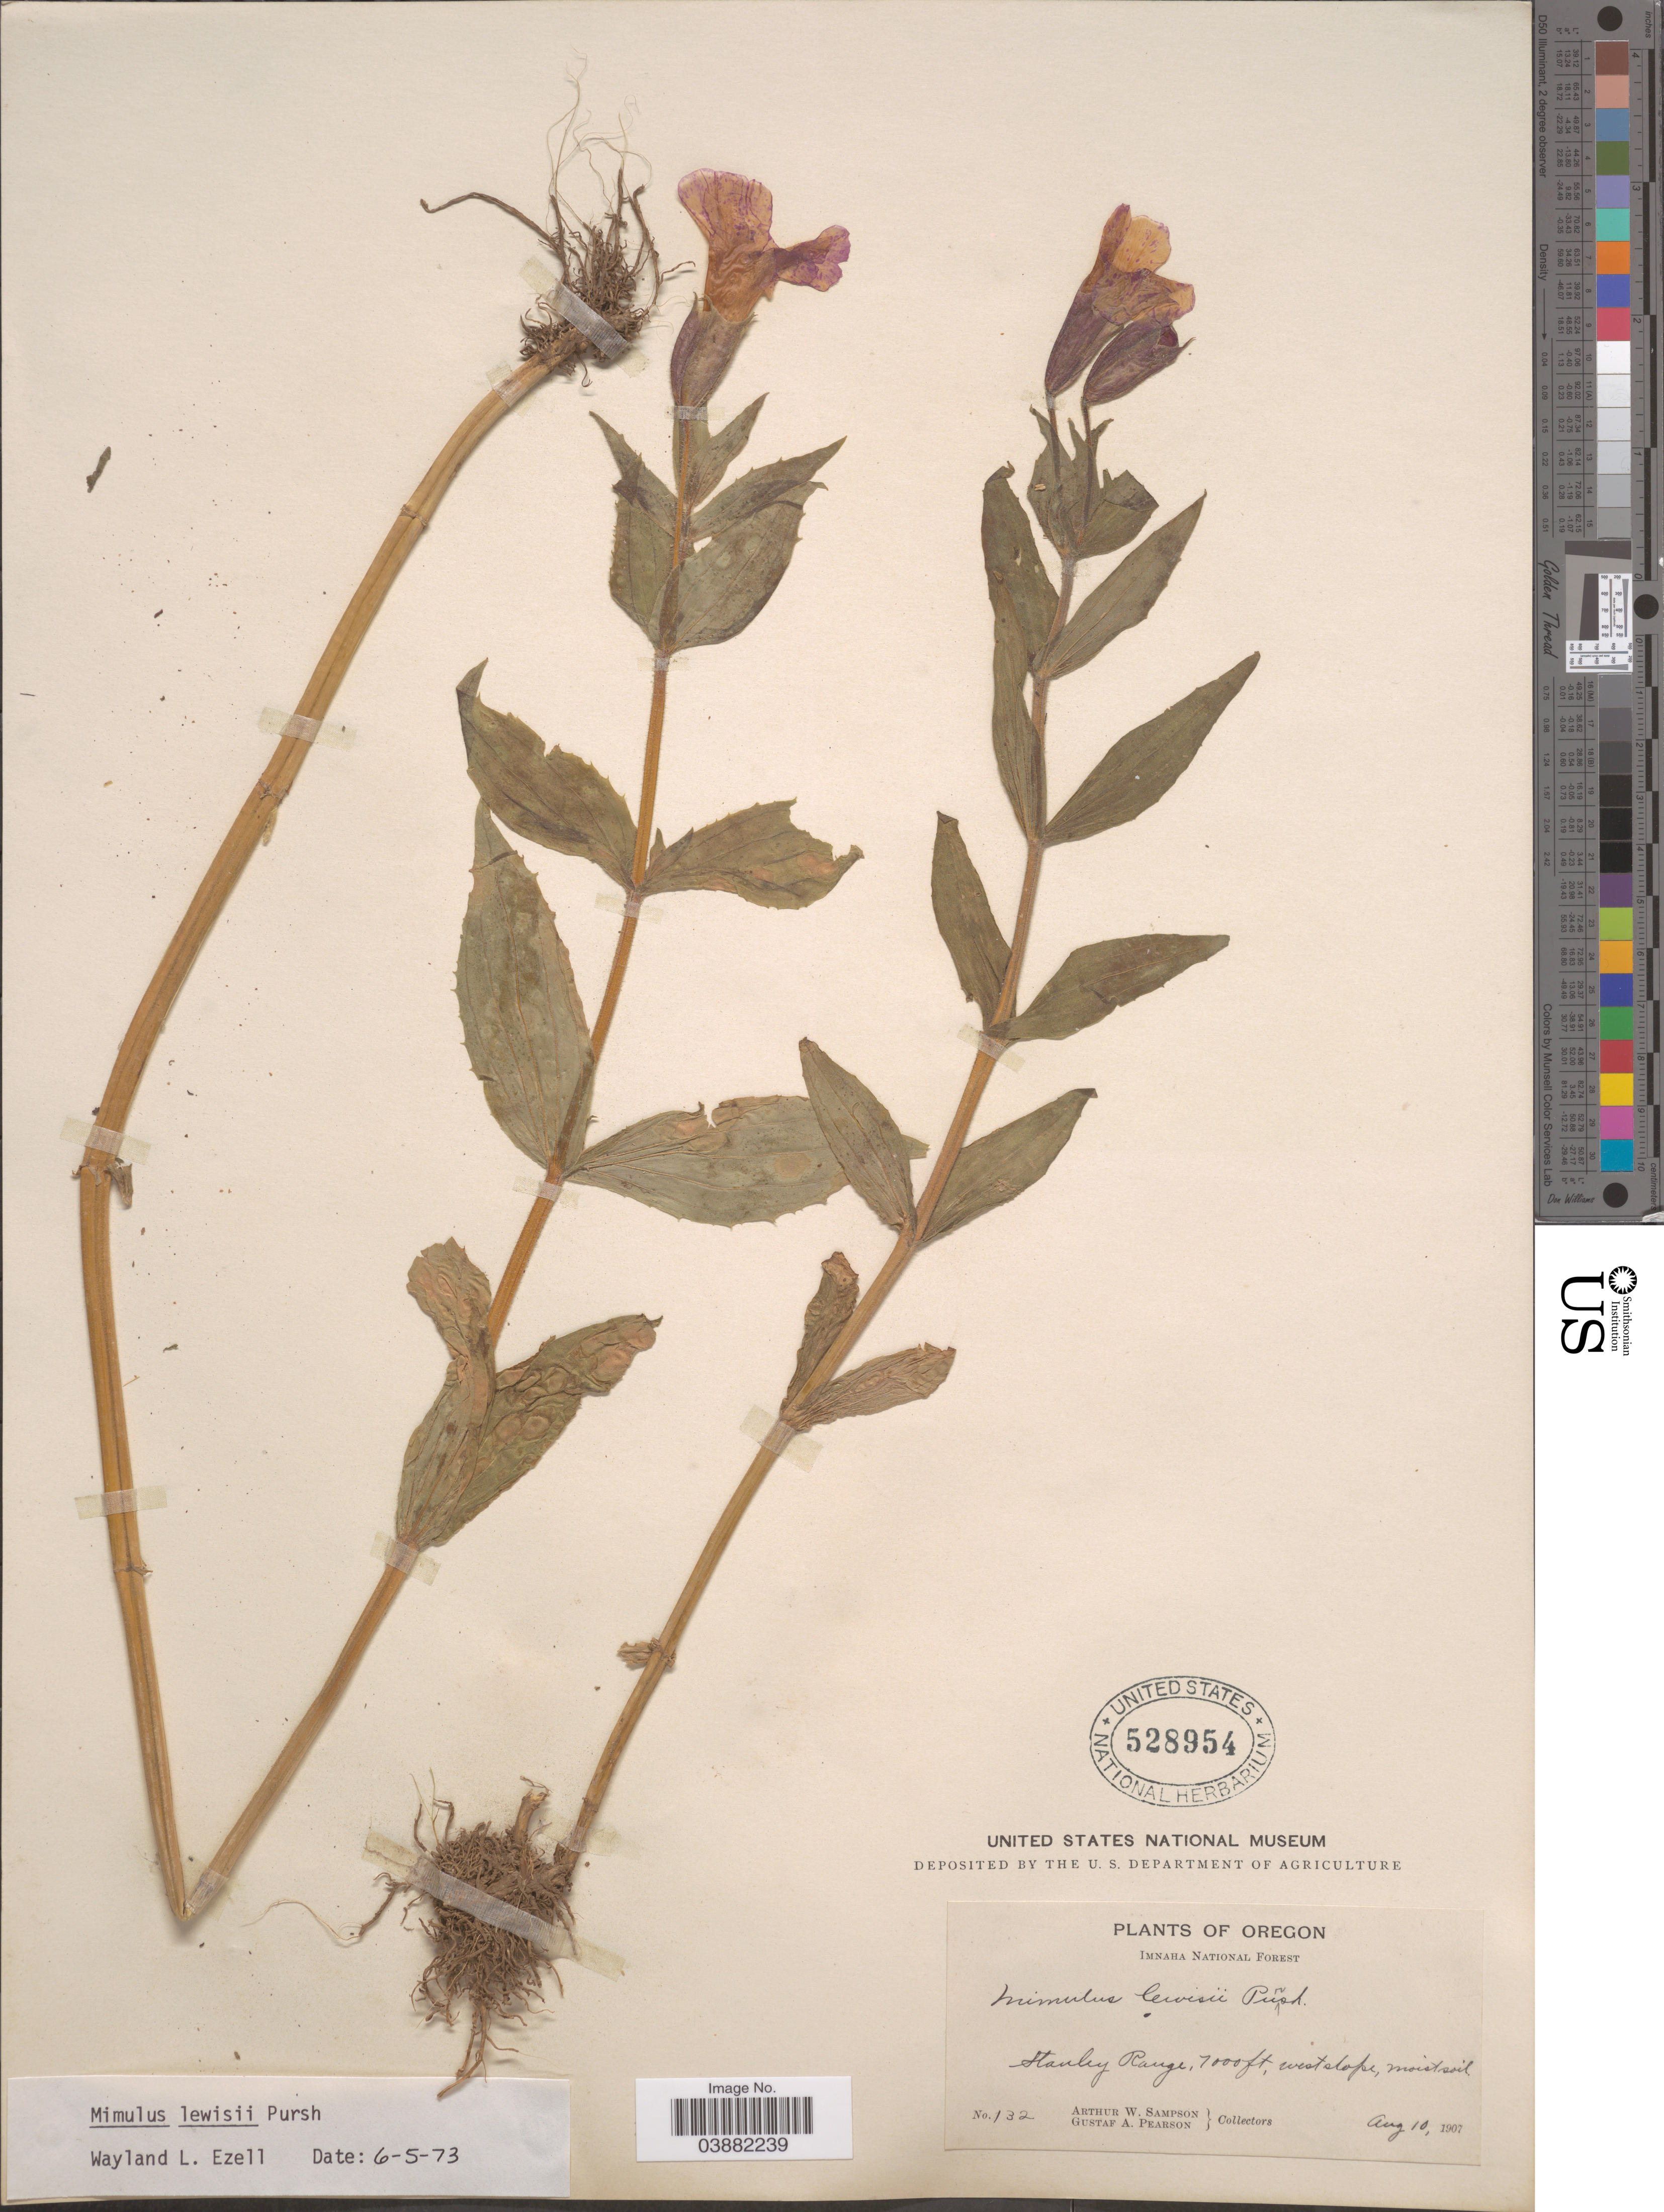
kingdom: Plantae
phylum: Tracheophyta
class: Magnoliopsida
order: Lamiales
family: Phrymaceae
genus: Mimulus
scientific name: Mimulus lewisii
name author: Pursh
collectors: A. Sampson & G. Pearson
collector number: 132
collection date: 1907-08-10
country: United States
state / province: Oregon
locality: Imnaha National Forest. Stanley Range, west slope.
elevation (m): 2134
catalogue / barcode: US 528954